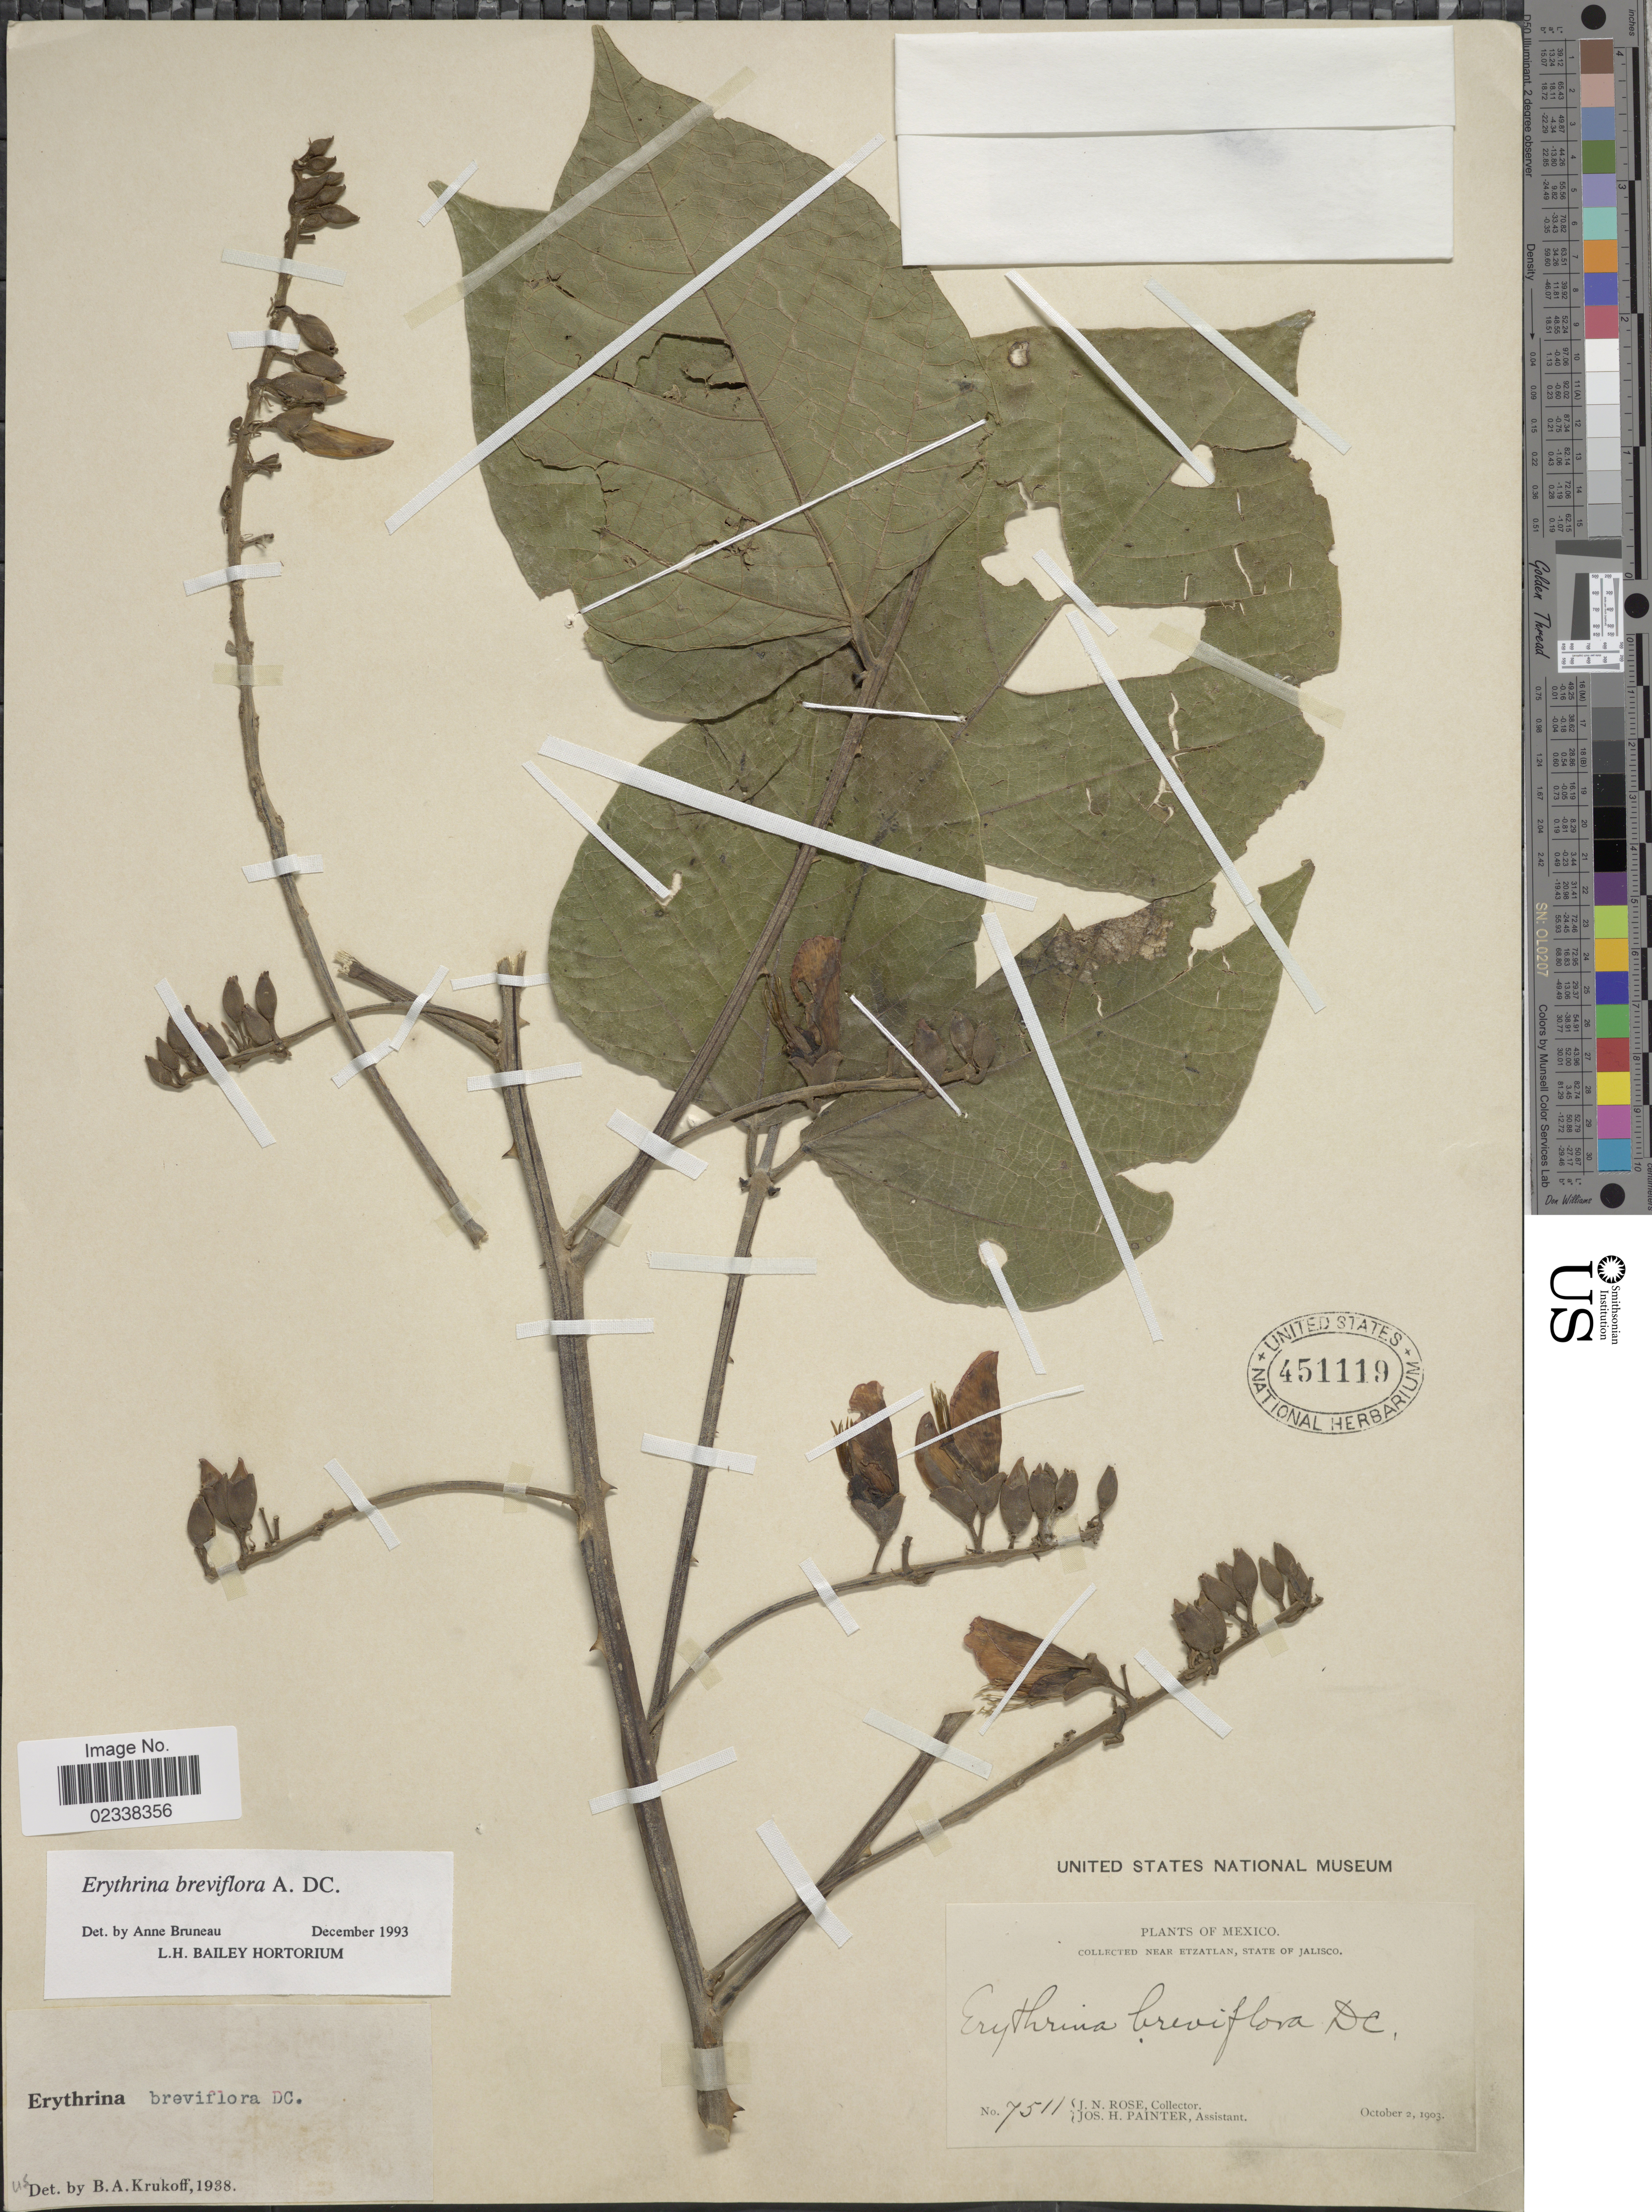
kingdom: Plantae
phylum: Tracheophyta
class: Magnoliopsida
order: Fabales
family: Fabaceae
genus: Erythrina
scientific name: Erythrina breviflora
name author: DC.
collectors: J. N. Rose & J. H. Painter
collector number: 7511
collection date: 1903-10-02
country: Mexico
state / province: Jalisco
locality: Near Etzatlan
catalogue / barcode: US 451119